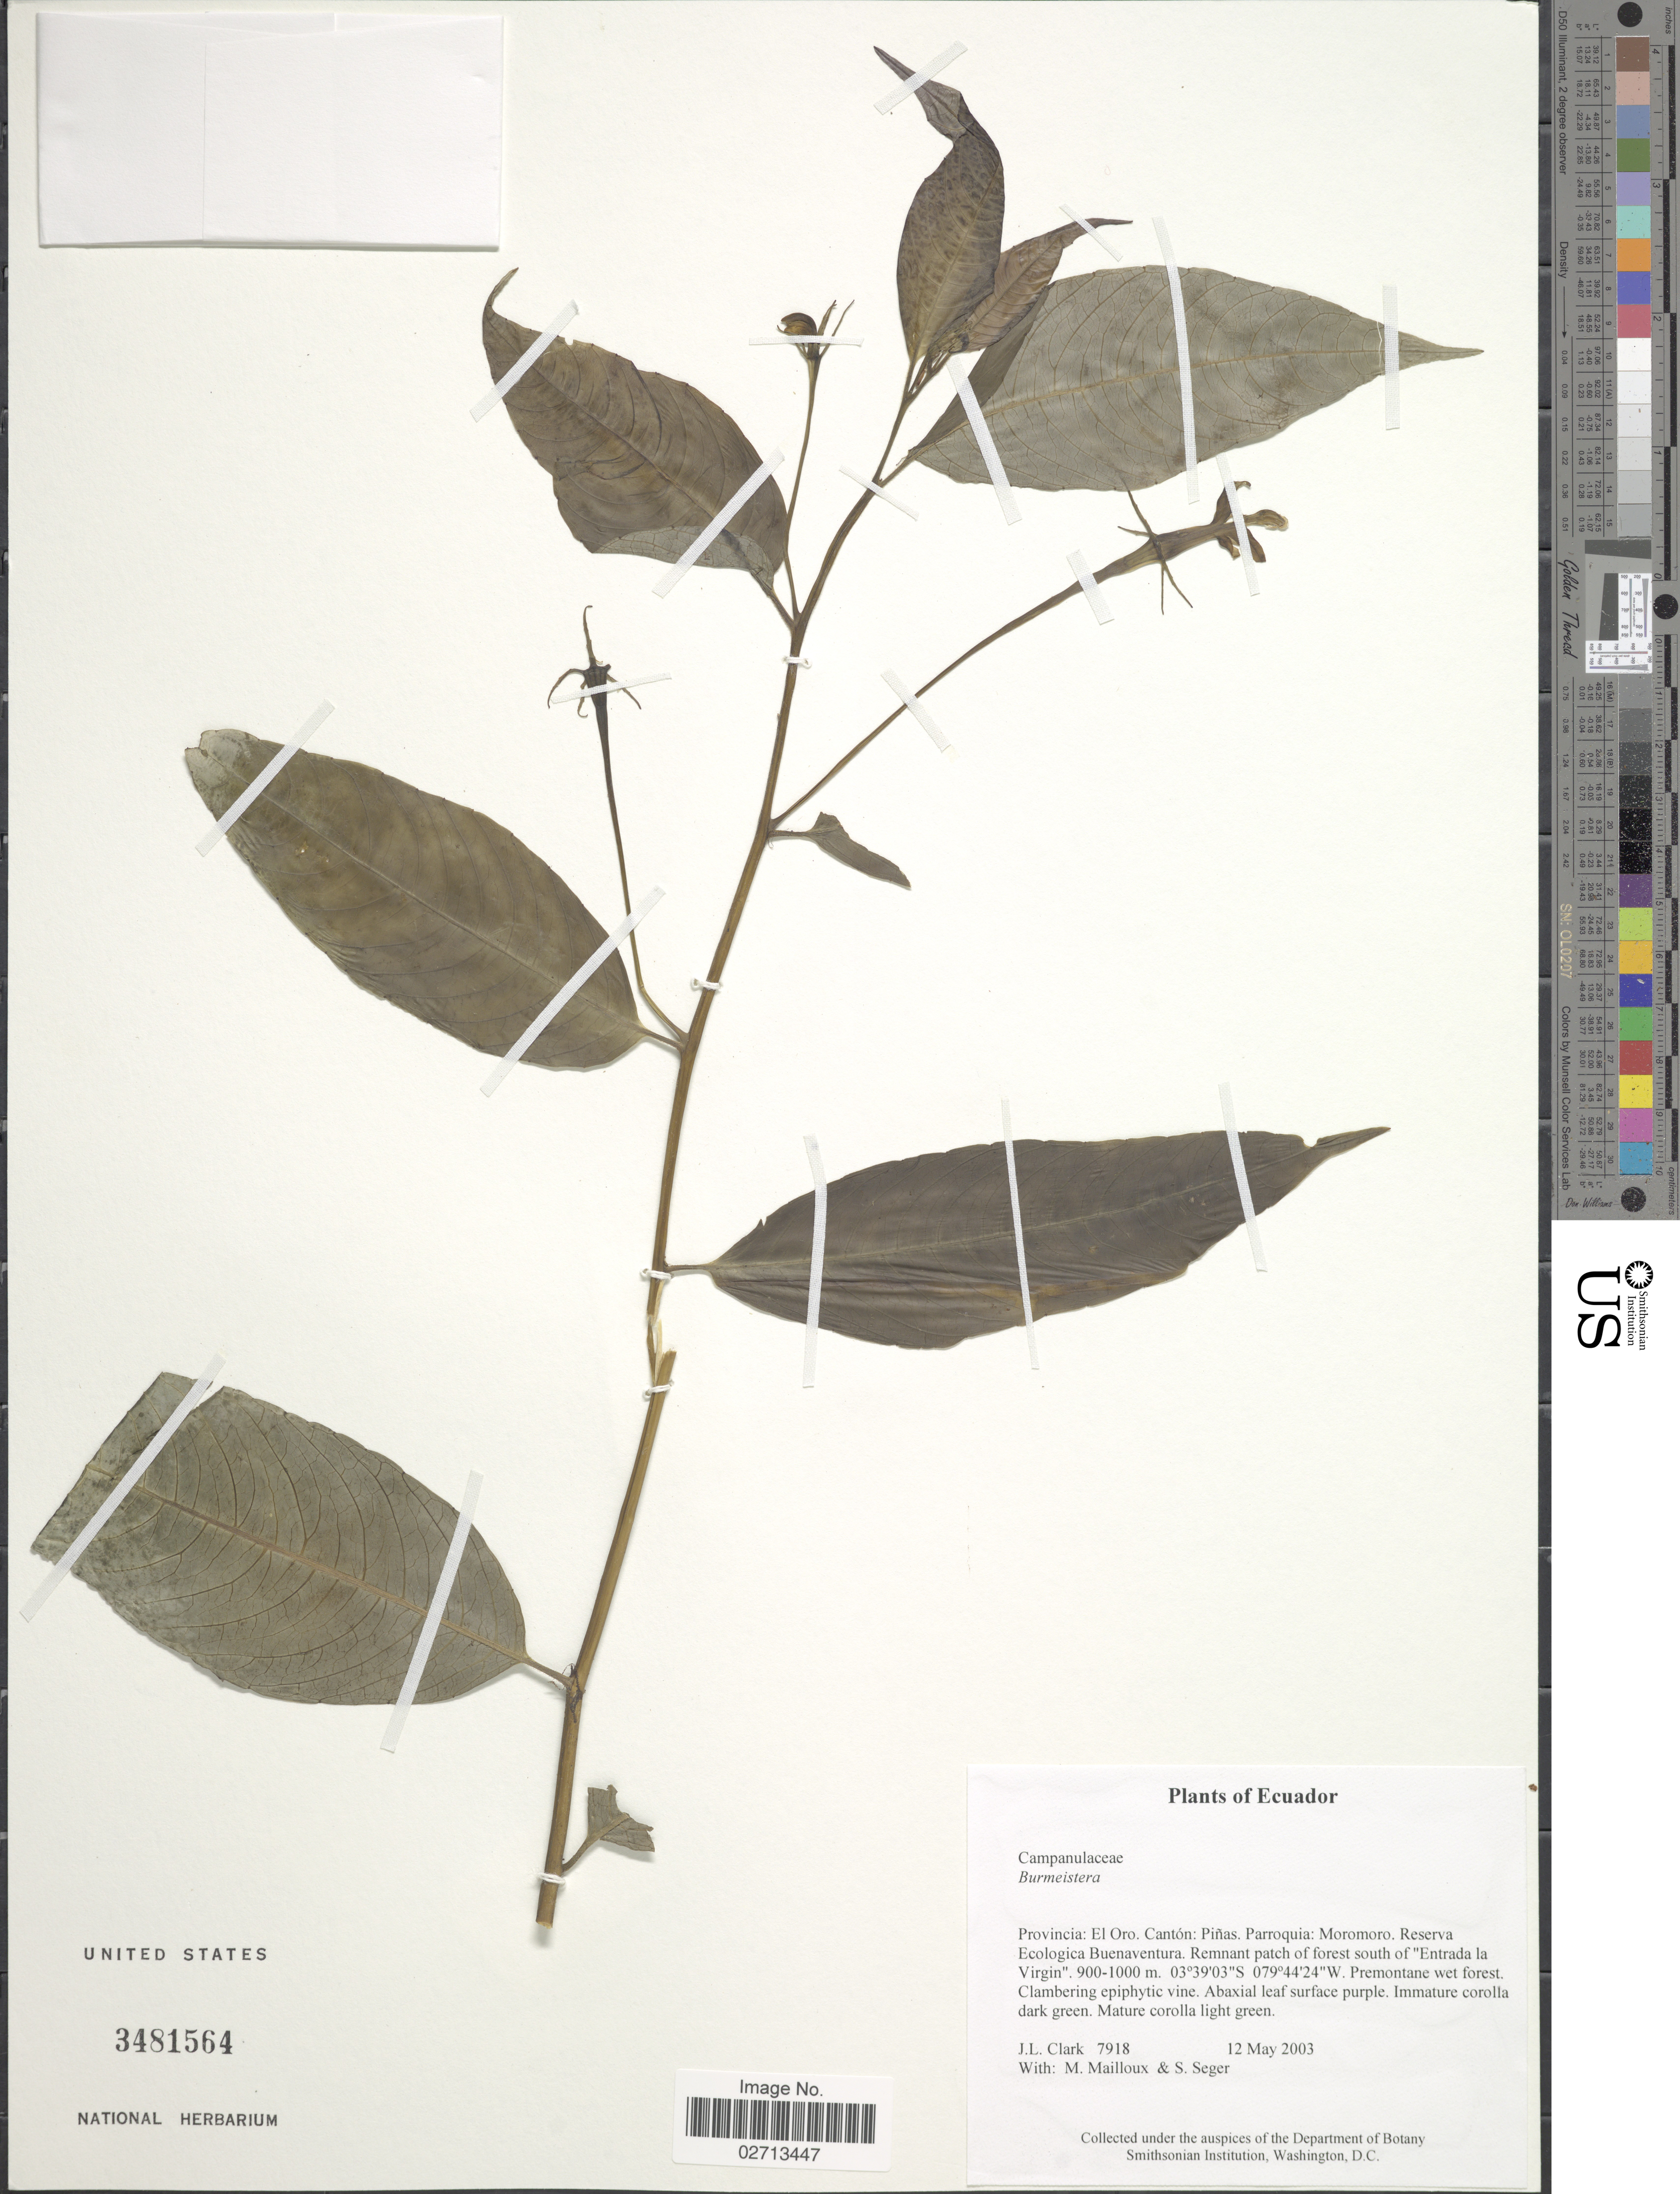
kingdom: Plantae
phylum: Tracheophyta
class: Magnoliopsida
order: Asterales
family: Campanulaceae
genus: Burmeistera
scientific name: Burmeistera sp.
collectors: J. L. Clark, M. Mailloux & S. Seger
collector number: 7918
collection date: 2003-05-12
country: Ecuador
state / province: El Oro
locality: Canton: Pinas. Parroquia: Moromoro. Reserva Ecologica Buenaventura. Remnant patch of forest south of "Entrada la Virgin".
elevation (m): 900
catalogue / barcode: US 3481564